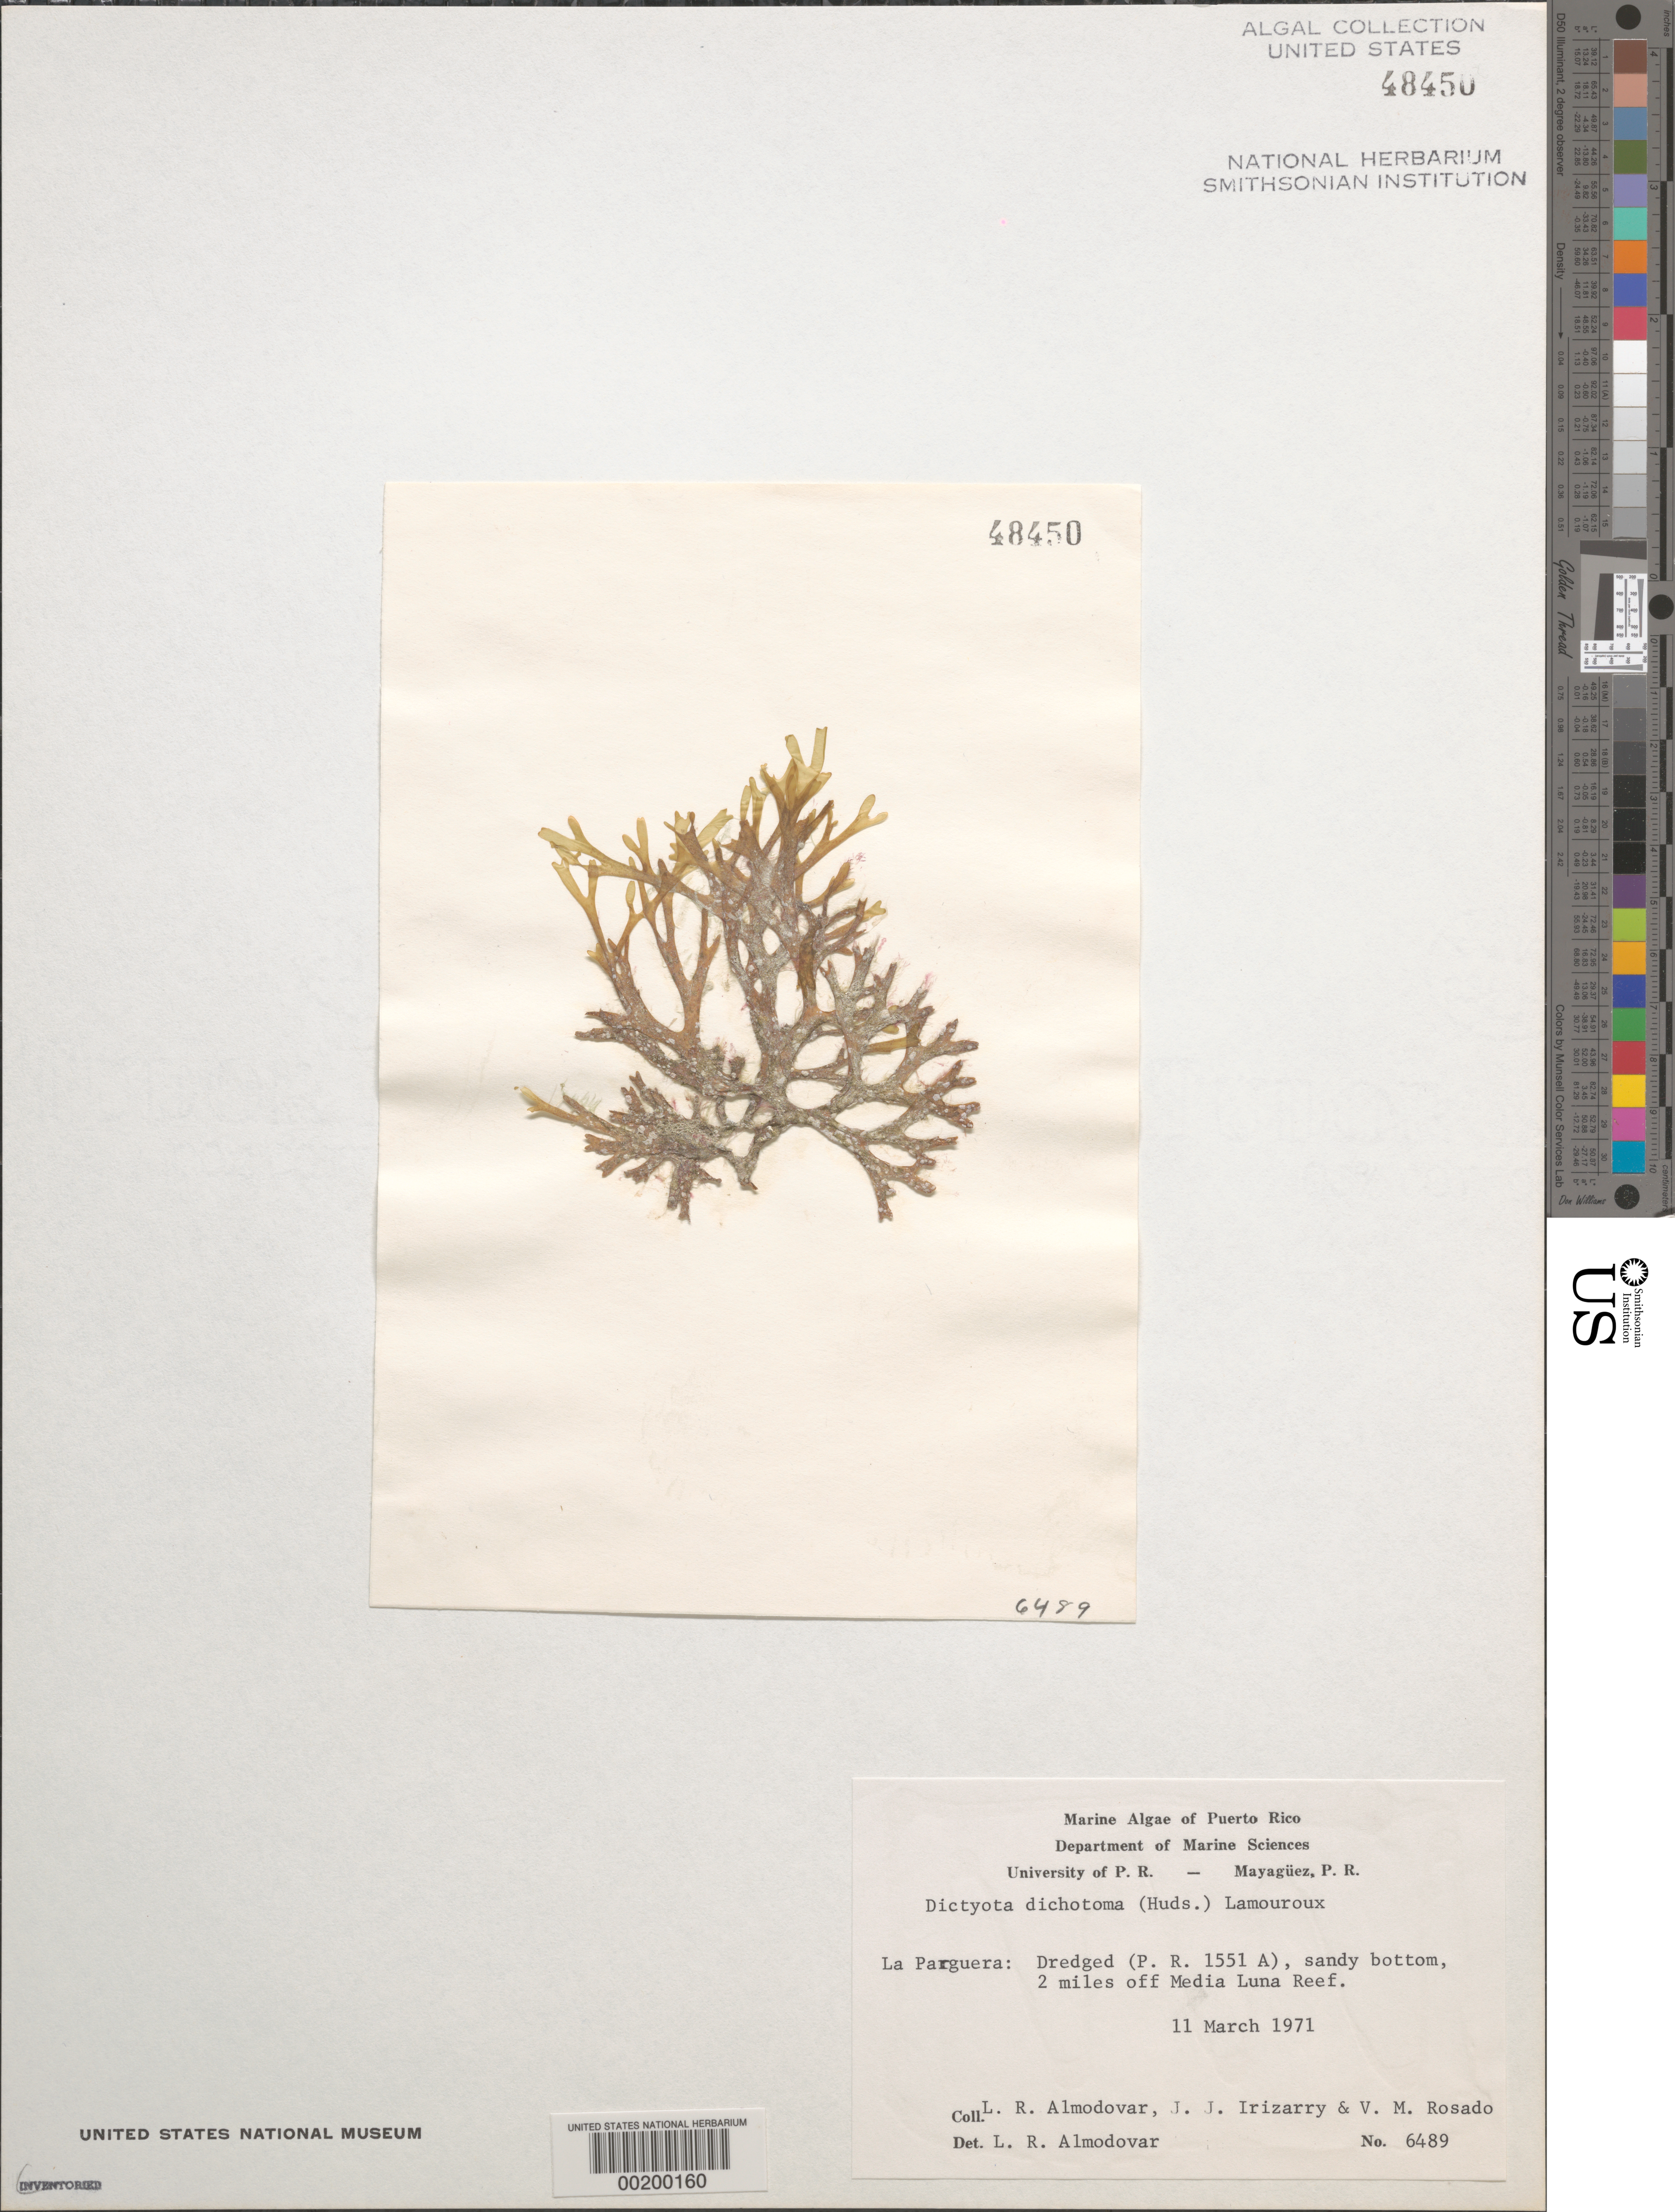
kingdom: Chromista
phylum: Ochrophyta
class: Phaeophyceae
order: Dictyotales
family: Dictyotaceae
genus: Dictyota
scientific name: Dictyota dichotoma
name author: (Huds.) J.V.Lamouroux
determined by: Almodovar, L. R.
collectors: L. Almodovar, J. Irizarry & V. Rosado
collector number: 6489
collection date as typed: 11 Mar 1971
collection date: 1971-03-11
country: Puerto Rico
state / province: Lajas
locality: La Parguera, 2 miles off Media Luna Reef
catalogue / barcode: US 48450